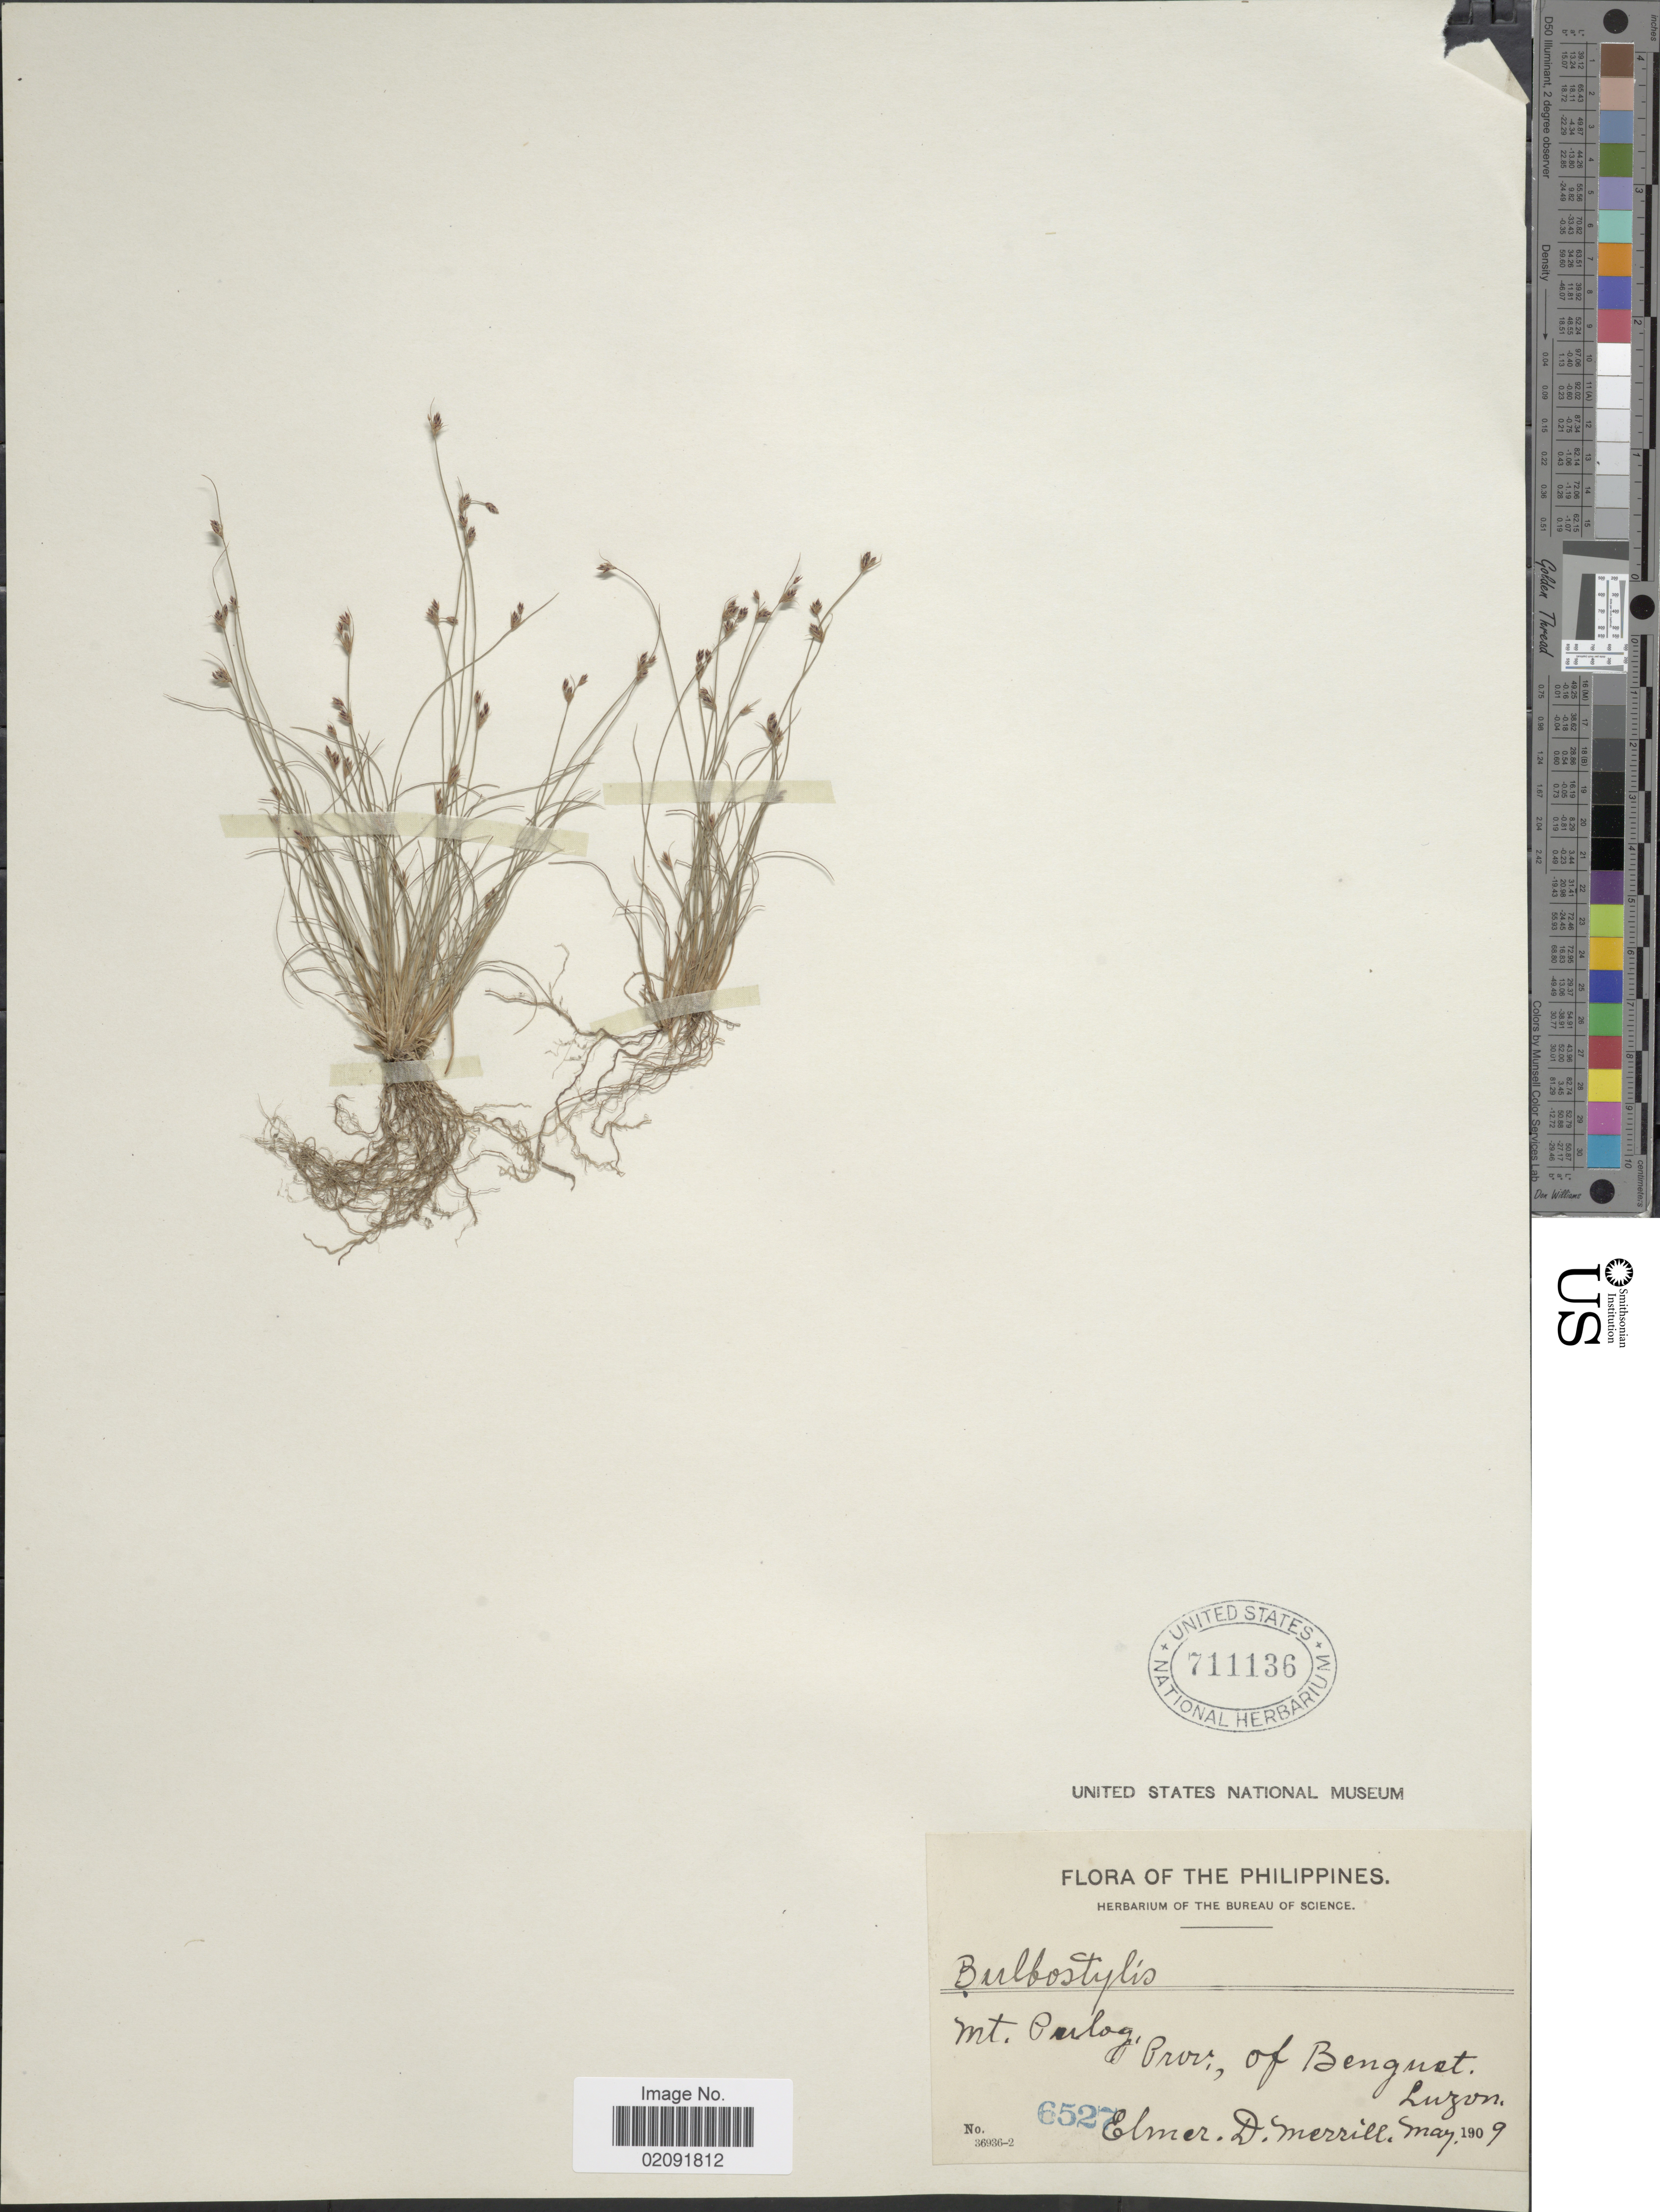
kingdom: Plantae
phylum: Tracheophyta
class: Liliopsida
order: Poales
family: Cyperaceae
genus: Bulbostylis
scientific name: Bulbostylis barbata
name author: (Rottb.) C.B. Clarke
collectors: E. D. Merrill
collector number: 6527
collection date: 1909-05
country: Philippines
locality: Mt Pulog, Prov. of Benguet, Luzon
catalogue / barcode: US 711136